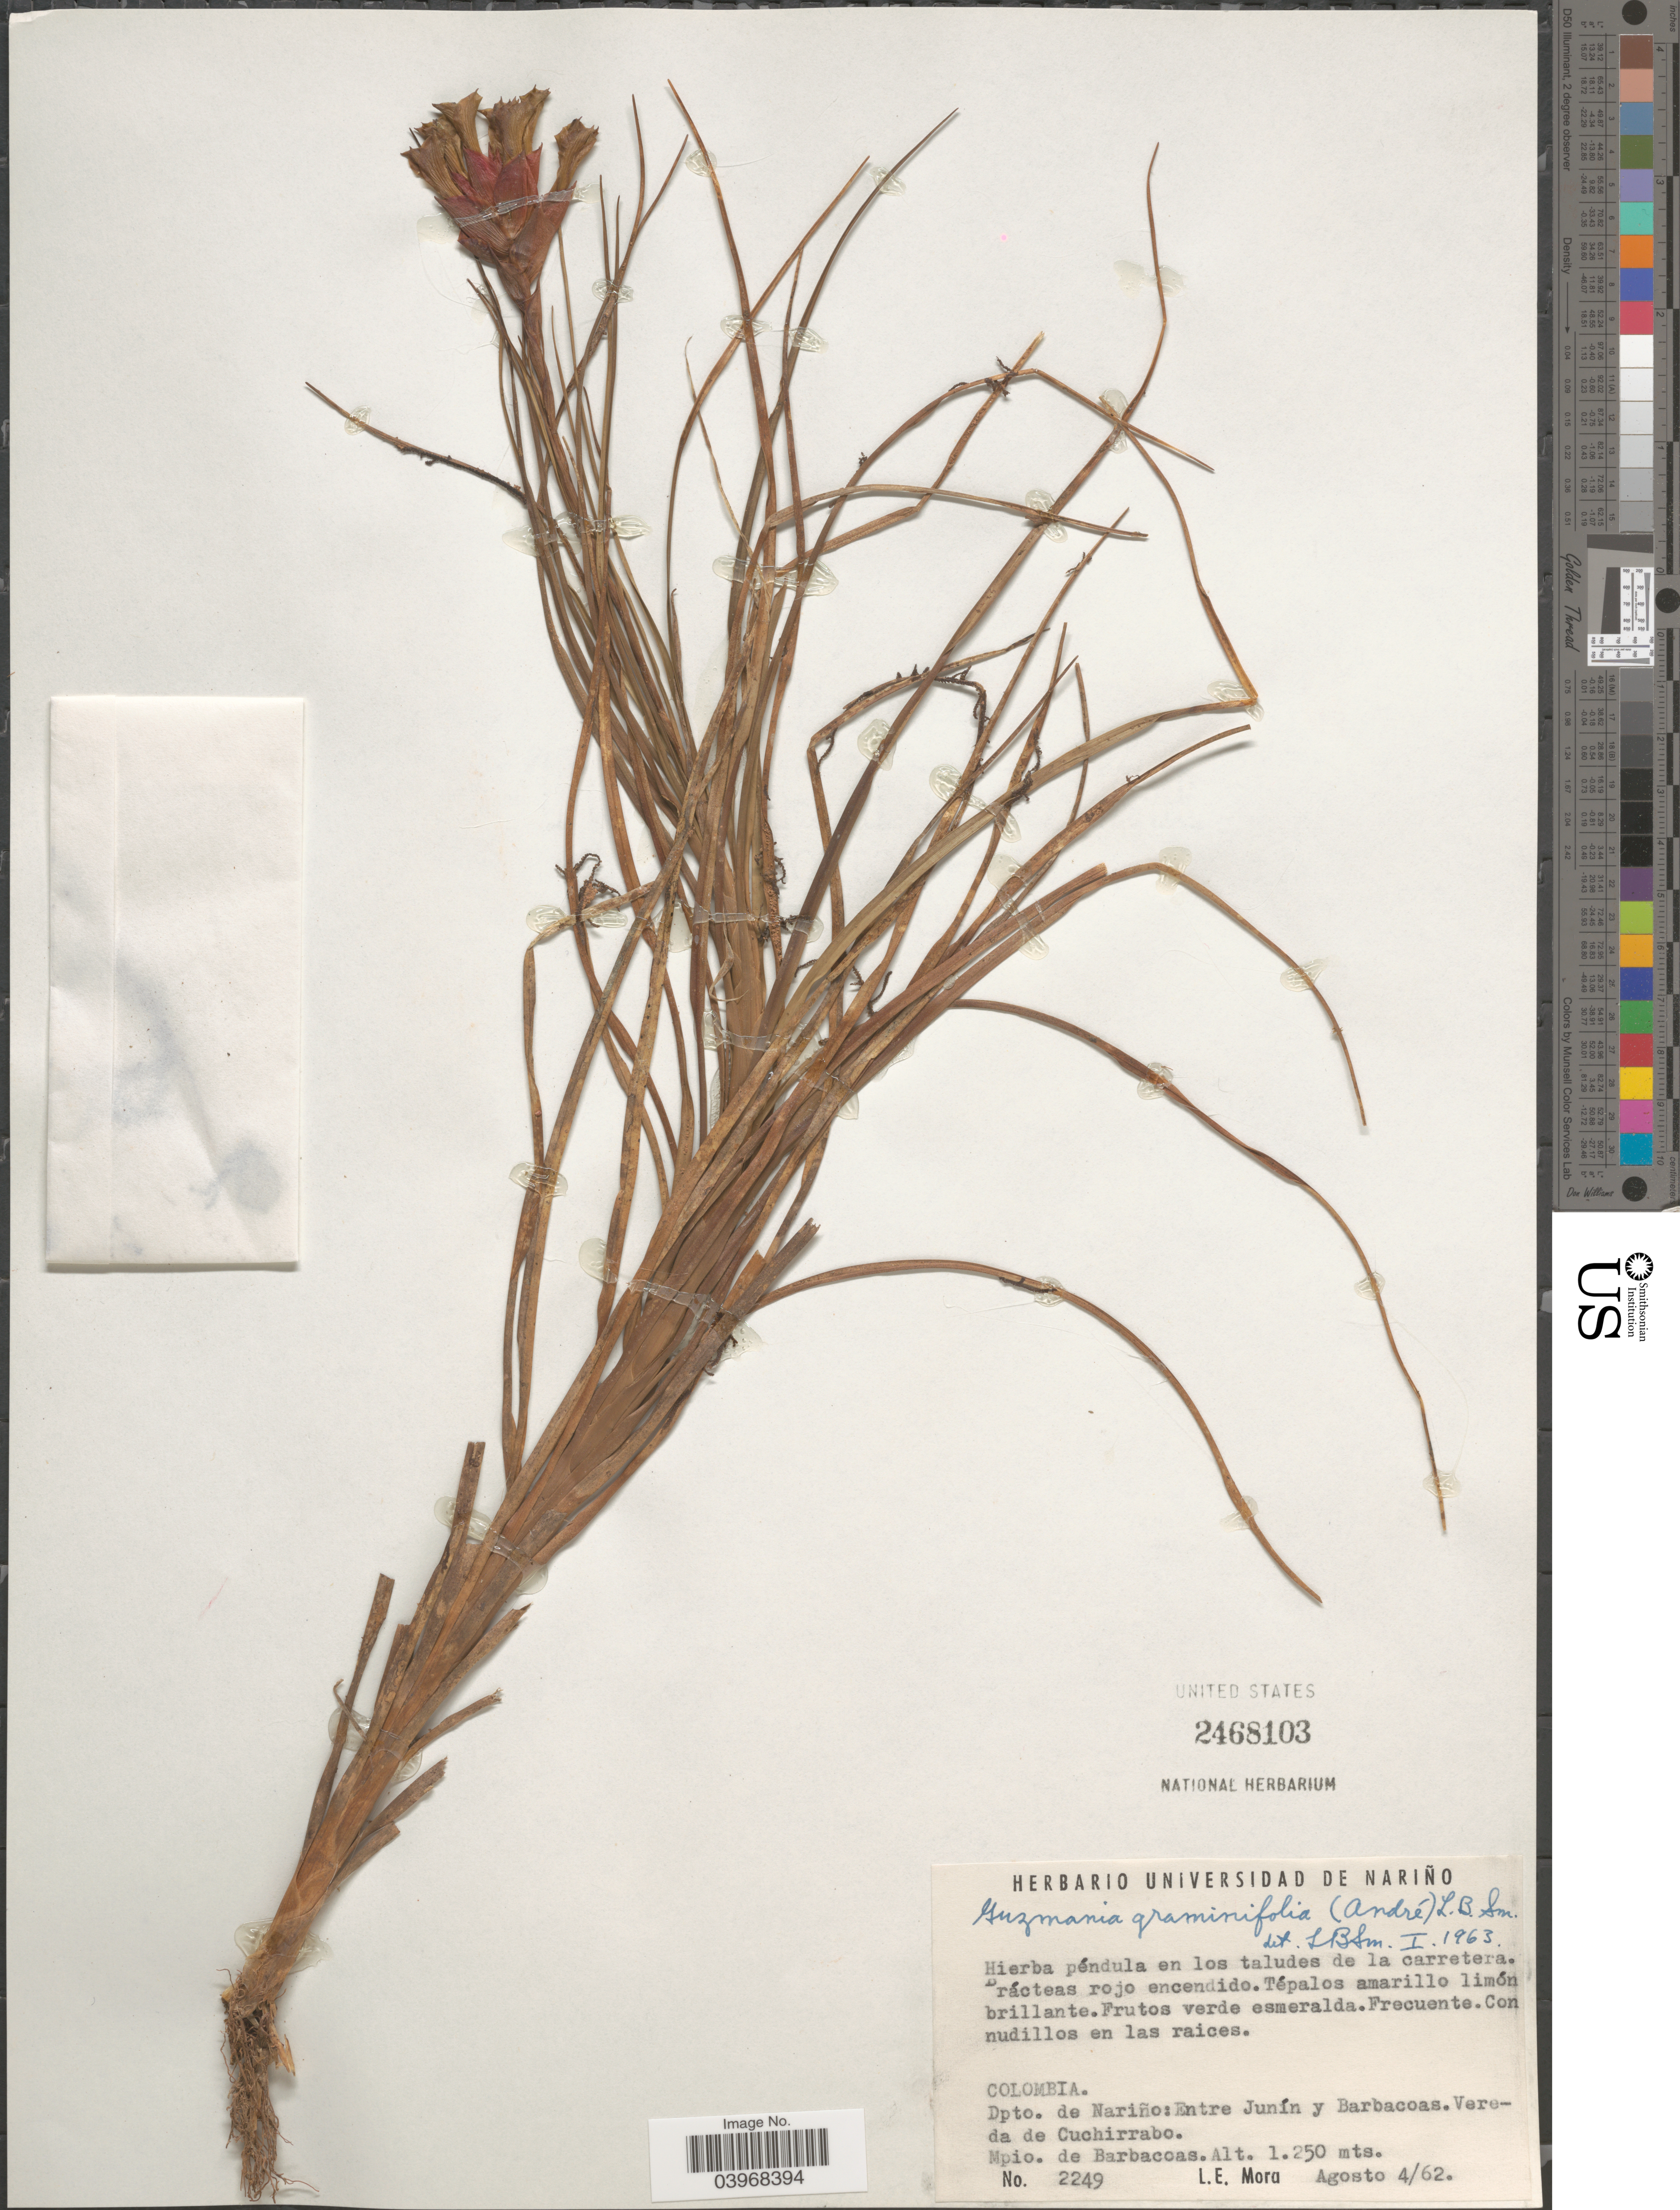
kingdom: Plantae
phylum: Tracheophyta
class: Liliopsida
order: Poales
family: Bromeliaceae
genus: Guzmania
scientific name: Guzmania graminifolia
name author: (André ex Baker) L.B. Sm.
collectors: L. Mora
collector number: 2249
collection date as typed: Transcribed d/m/y: 4/8/62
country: Colombia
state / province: Nariño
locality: Dpto. de Nariño: Entre Junín y Barbacoas. Vereda de Cuchirrabo. Mpio. de Barbacoas.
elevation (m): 1250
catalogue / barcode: US 2468103